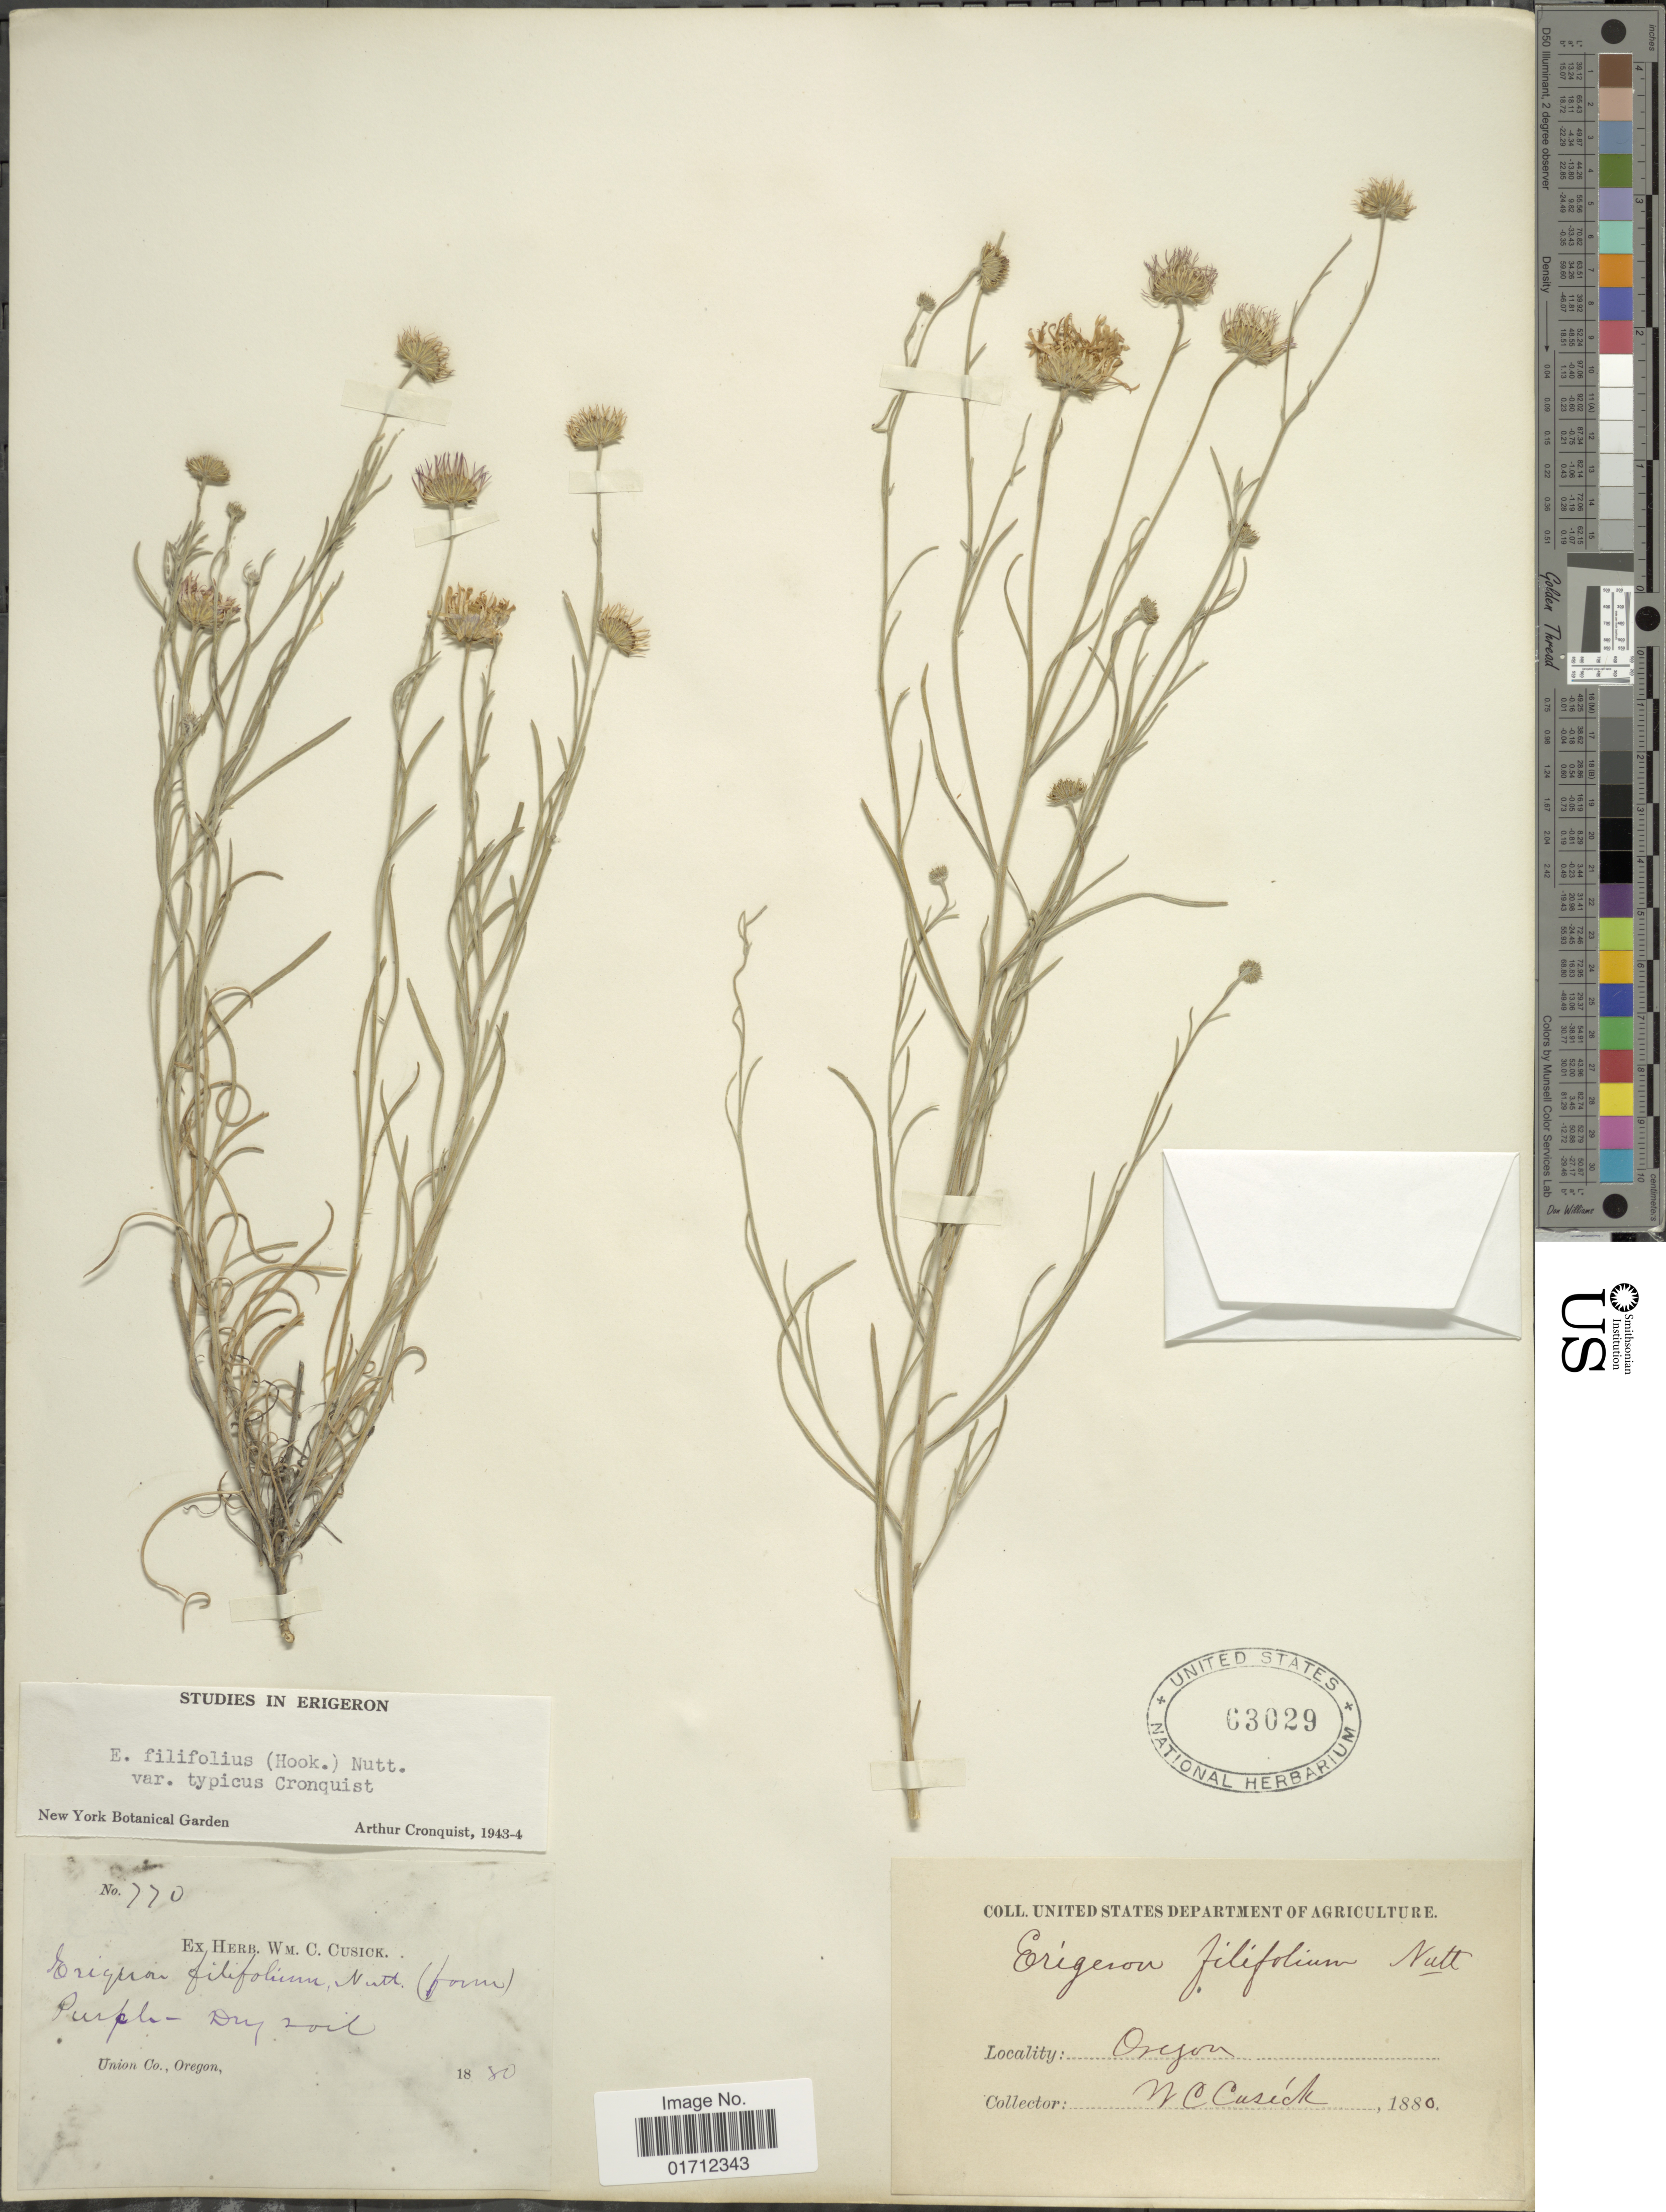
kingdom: Plantae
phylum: Tracheophyta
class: Magnoliopsida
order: Asterales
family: Asteraceae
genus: Erigeron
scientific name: Erigeron filifolius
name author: (Hook.) Nutt.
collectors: W. C. Cusick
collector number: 770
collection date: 1880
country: United States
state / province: Oregon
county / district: Union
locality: Union Co.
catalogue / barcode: US 63029